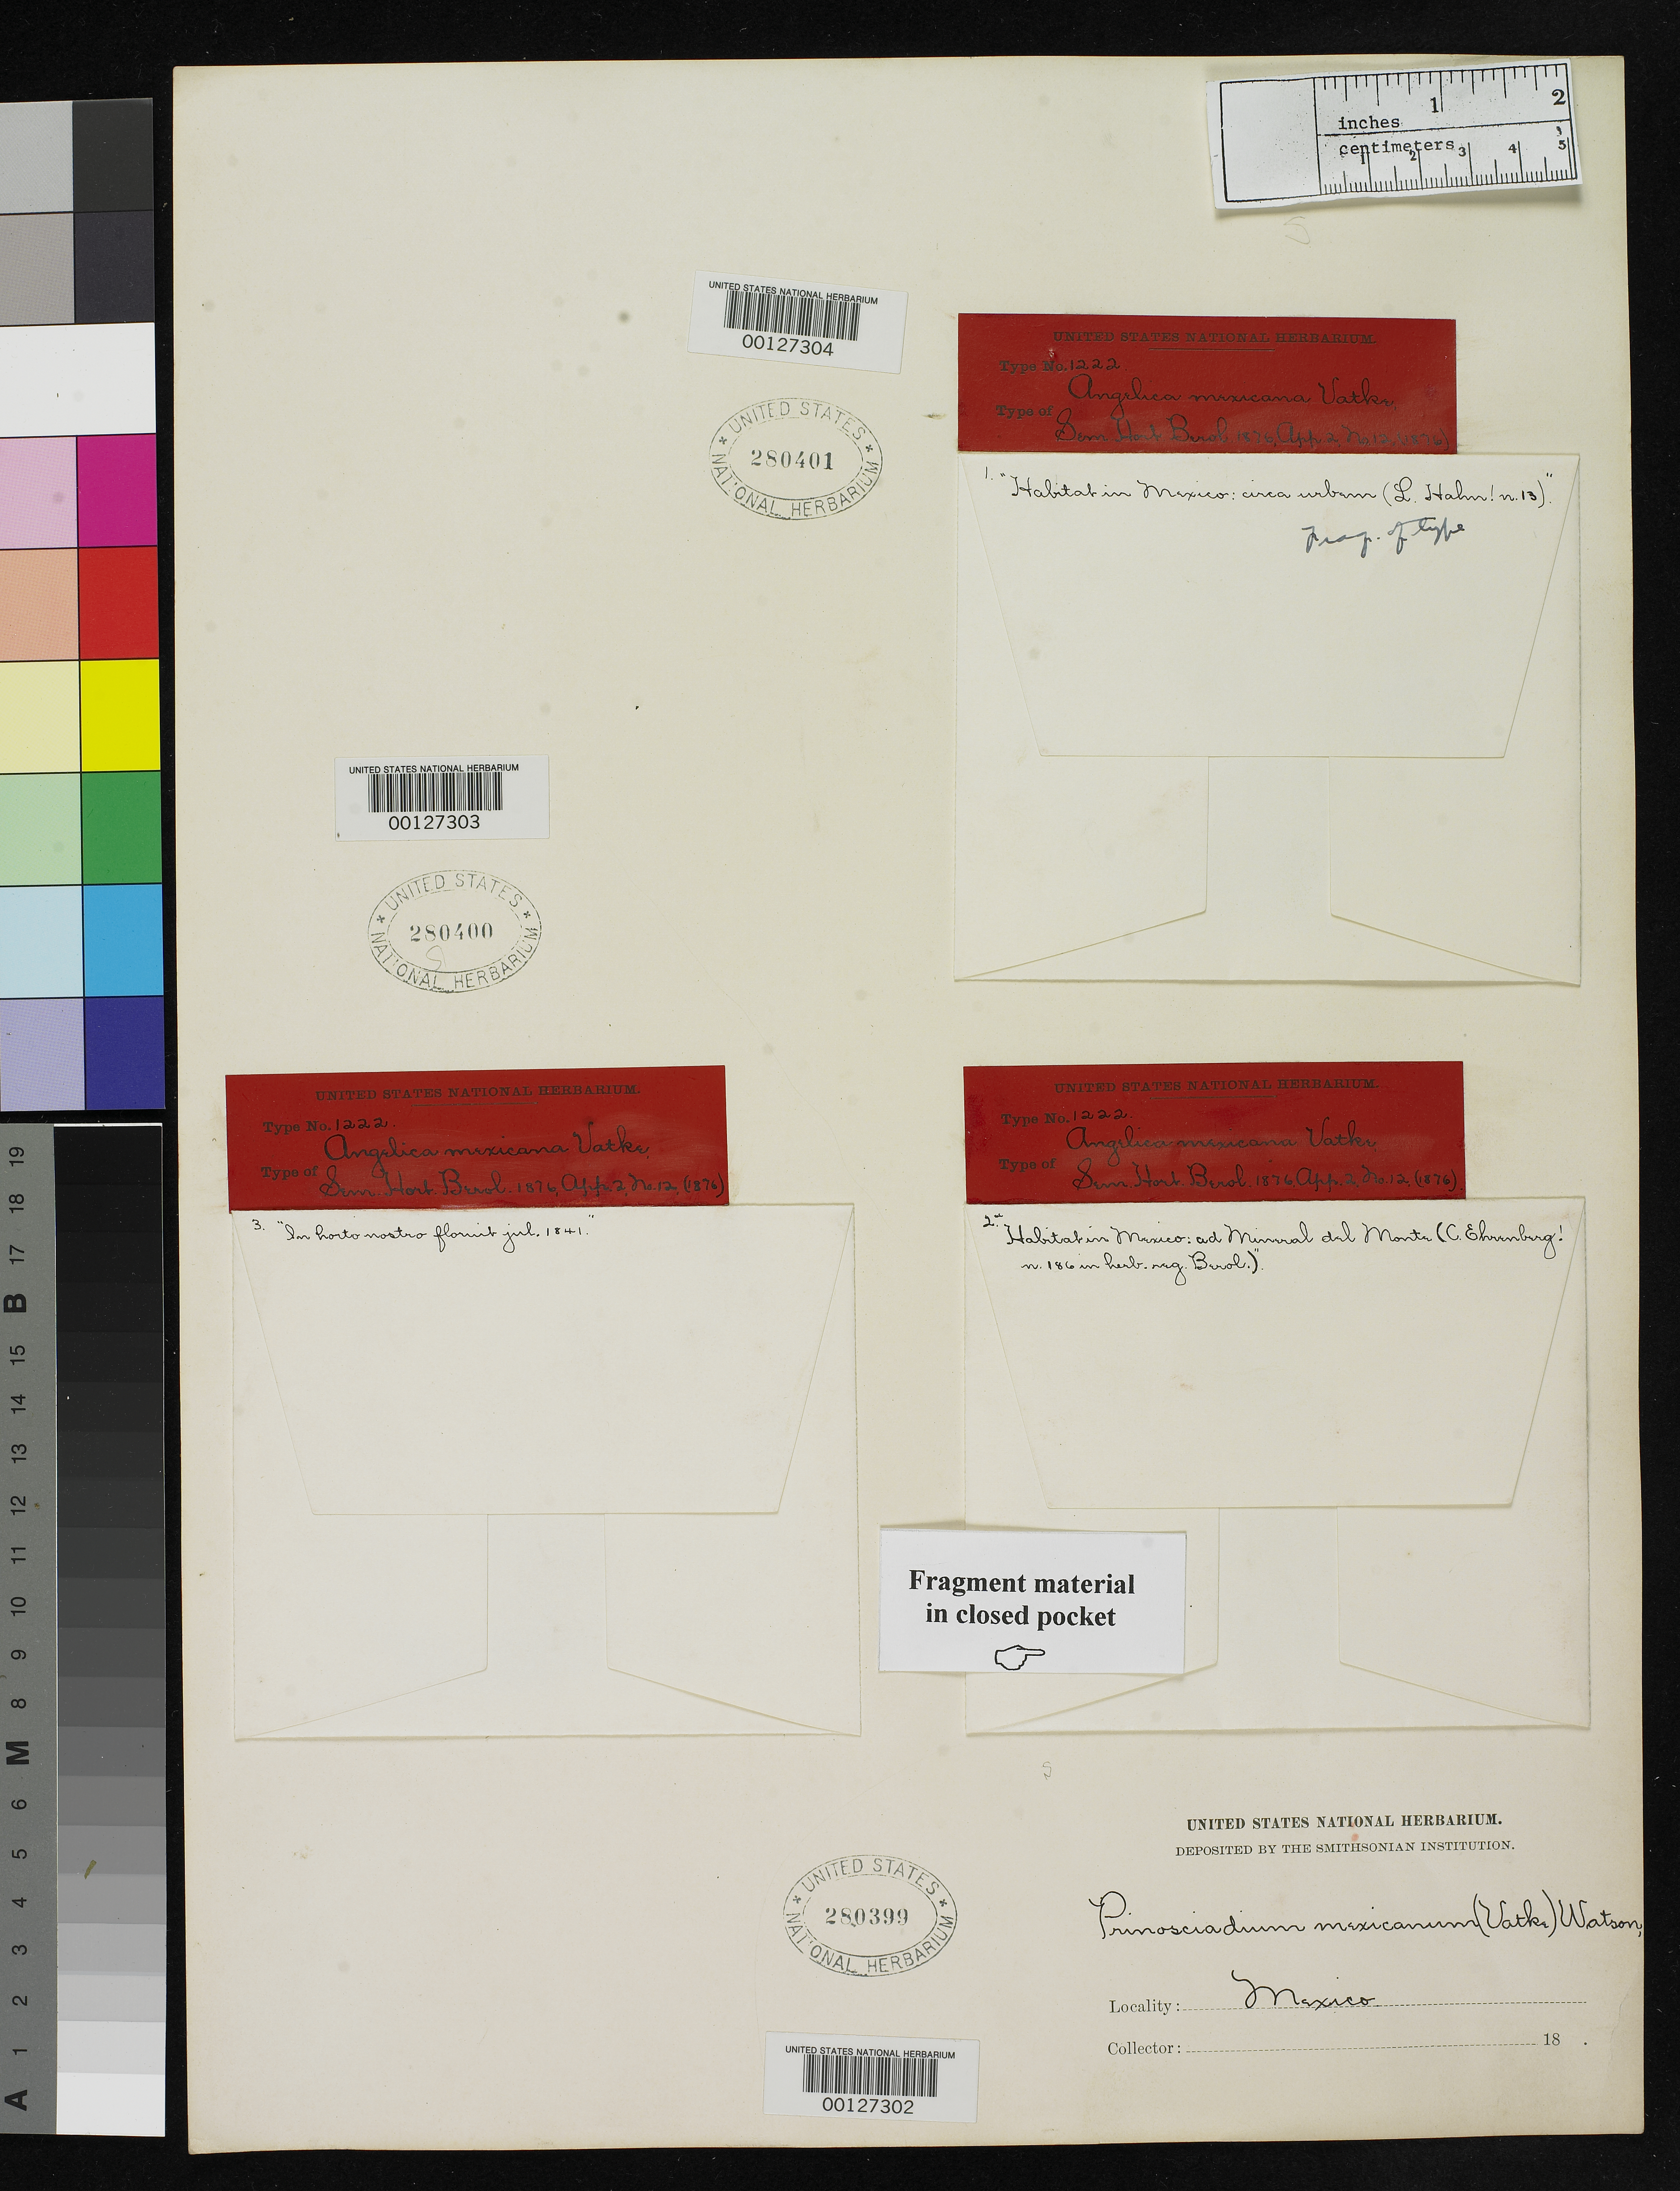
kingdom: Plantae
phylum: Tracheophyta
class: Magnoliopsida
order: Apiales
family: Apiaceae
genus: Angelica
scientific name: Angelica mexicana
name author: Vatke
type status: Syntype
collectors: C. Ehrenberg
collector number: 186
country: Mexico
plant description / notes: Fragmentary material of type specimen ex herb. Berlin.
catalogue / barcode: US 280399